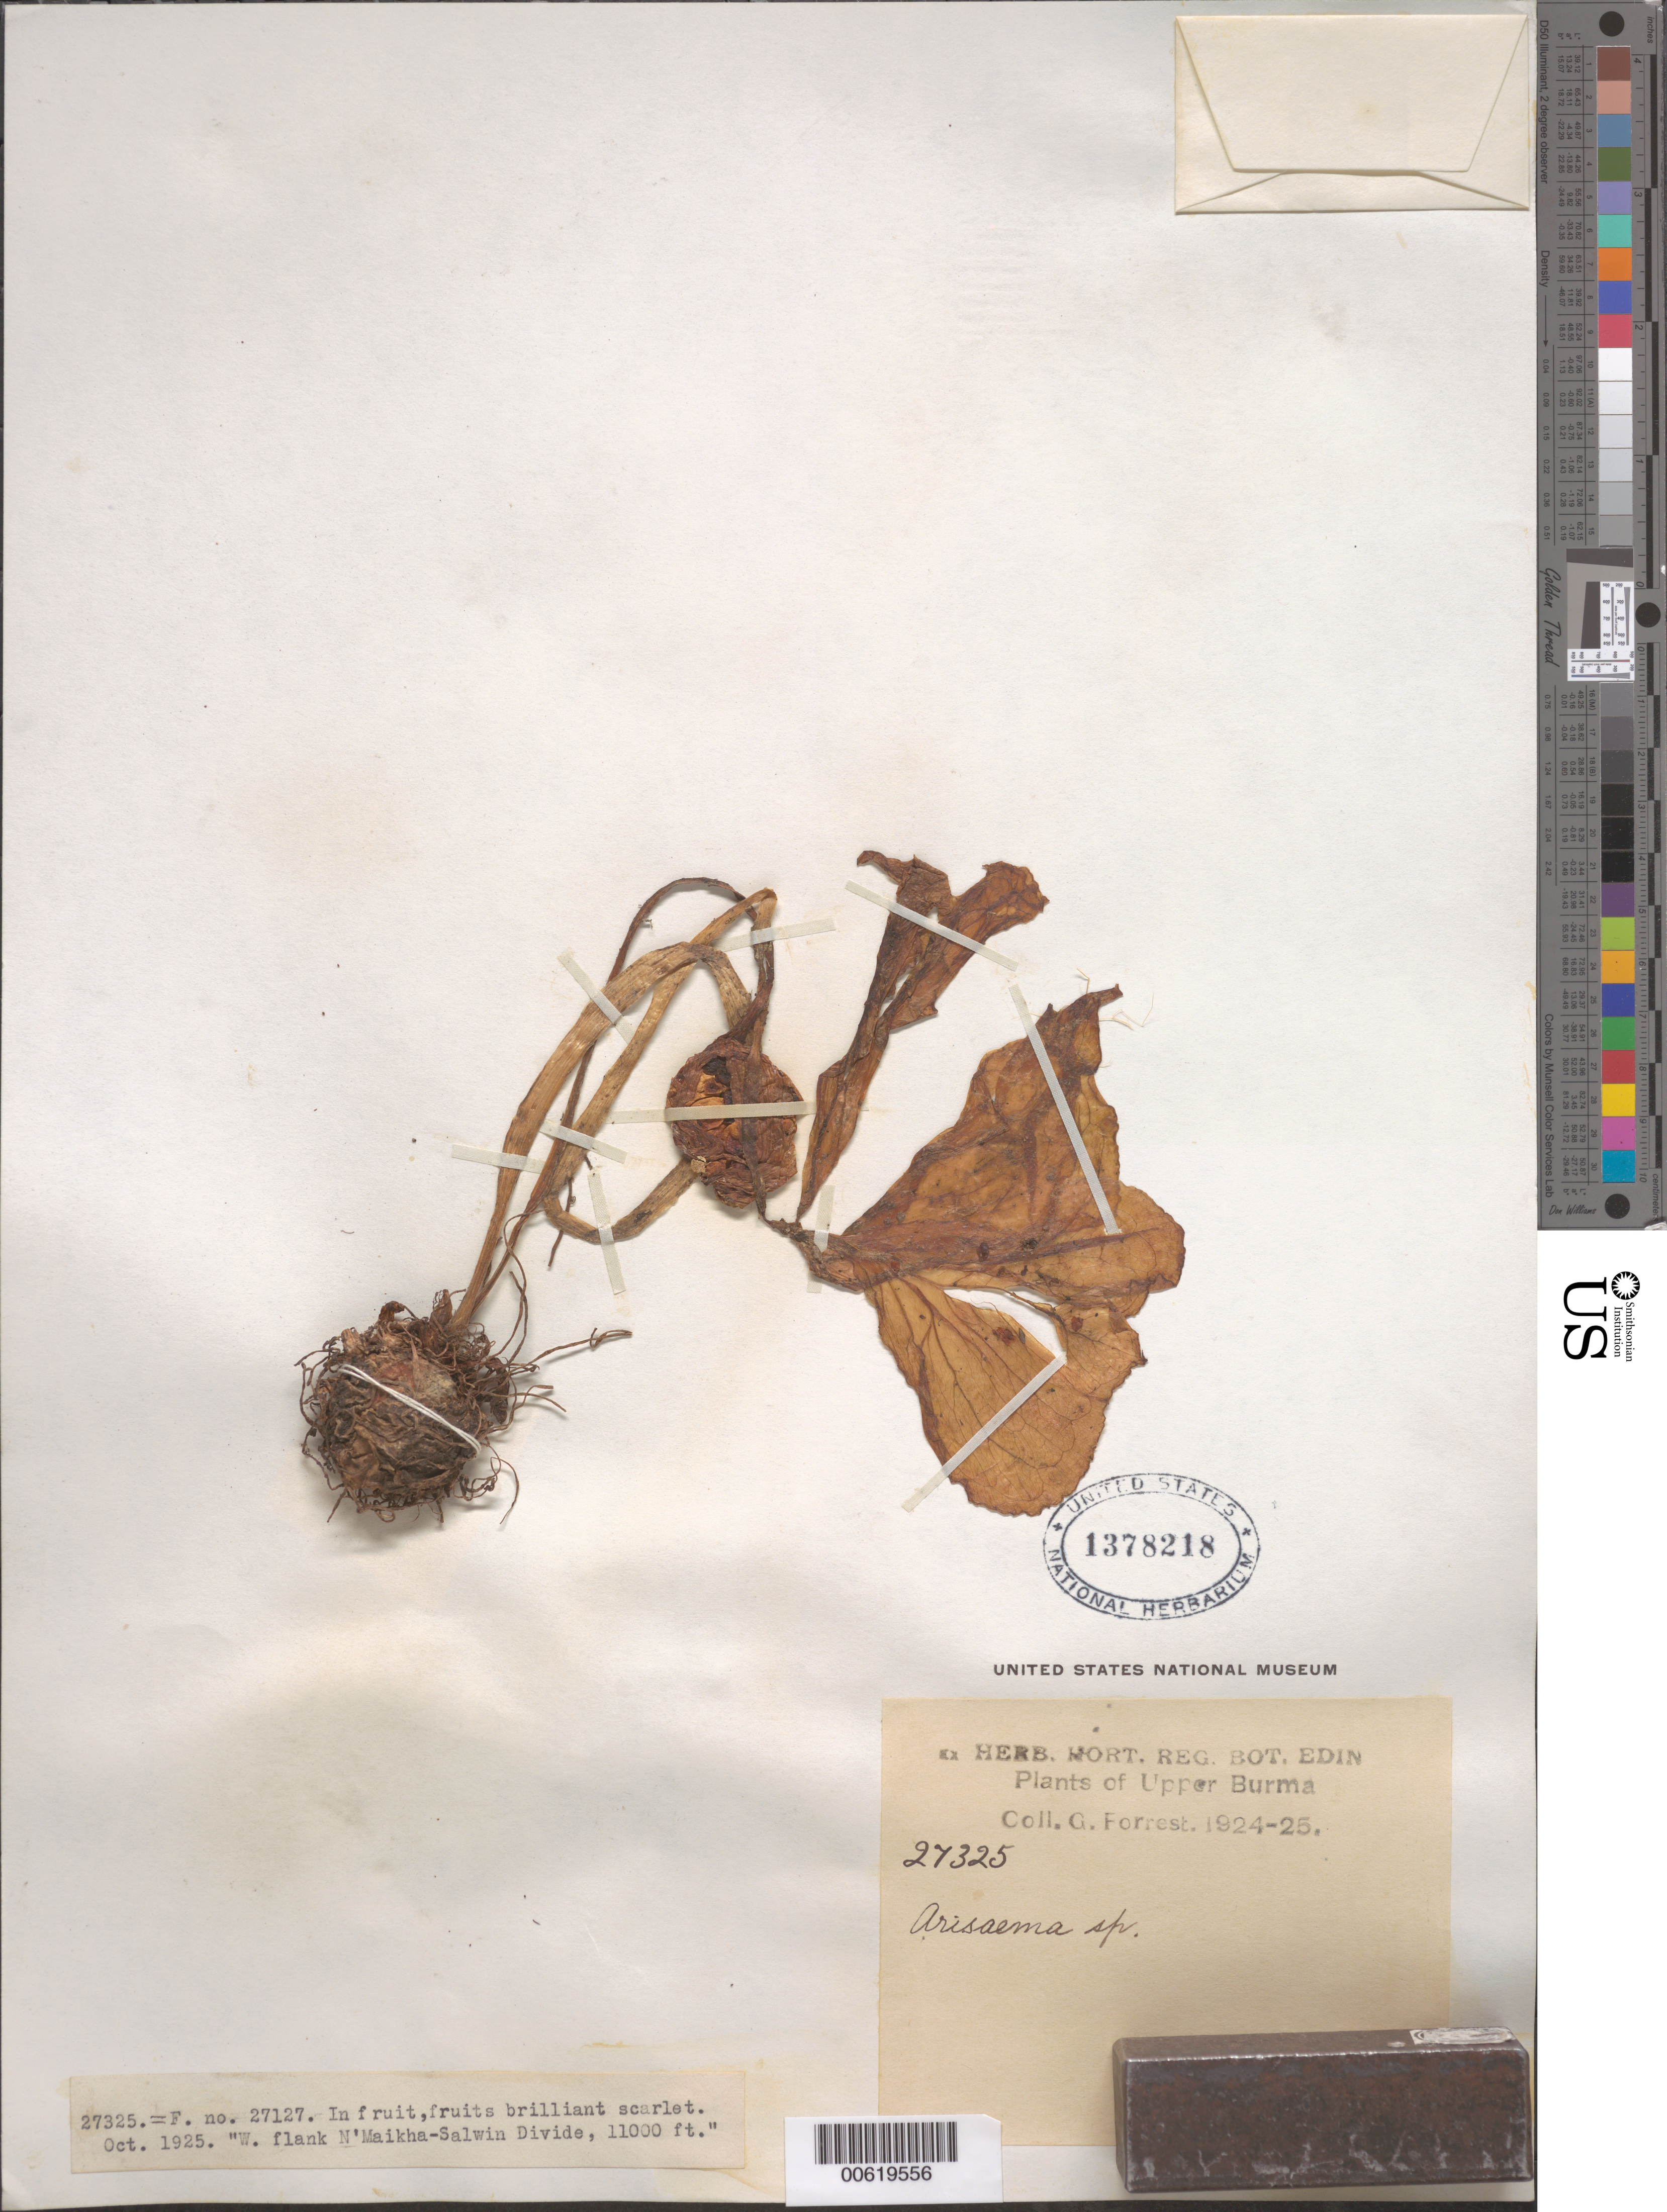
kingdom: Plantae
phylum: Tracheophyta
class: Liliopsida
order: Alismatales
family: Araceae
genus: Arisaema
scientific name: Arisaema sp.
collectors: G. Forrest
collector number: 27325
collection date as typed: Jul 1925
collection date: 1925-07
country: Myanmar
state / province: Kachin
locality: W. flank of N'Maikha-Salwin divide.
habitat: Margins of shady thickets.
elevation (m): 3353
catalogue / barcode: US 1378218